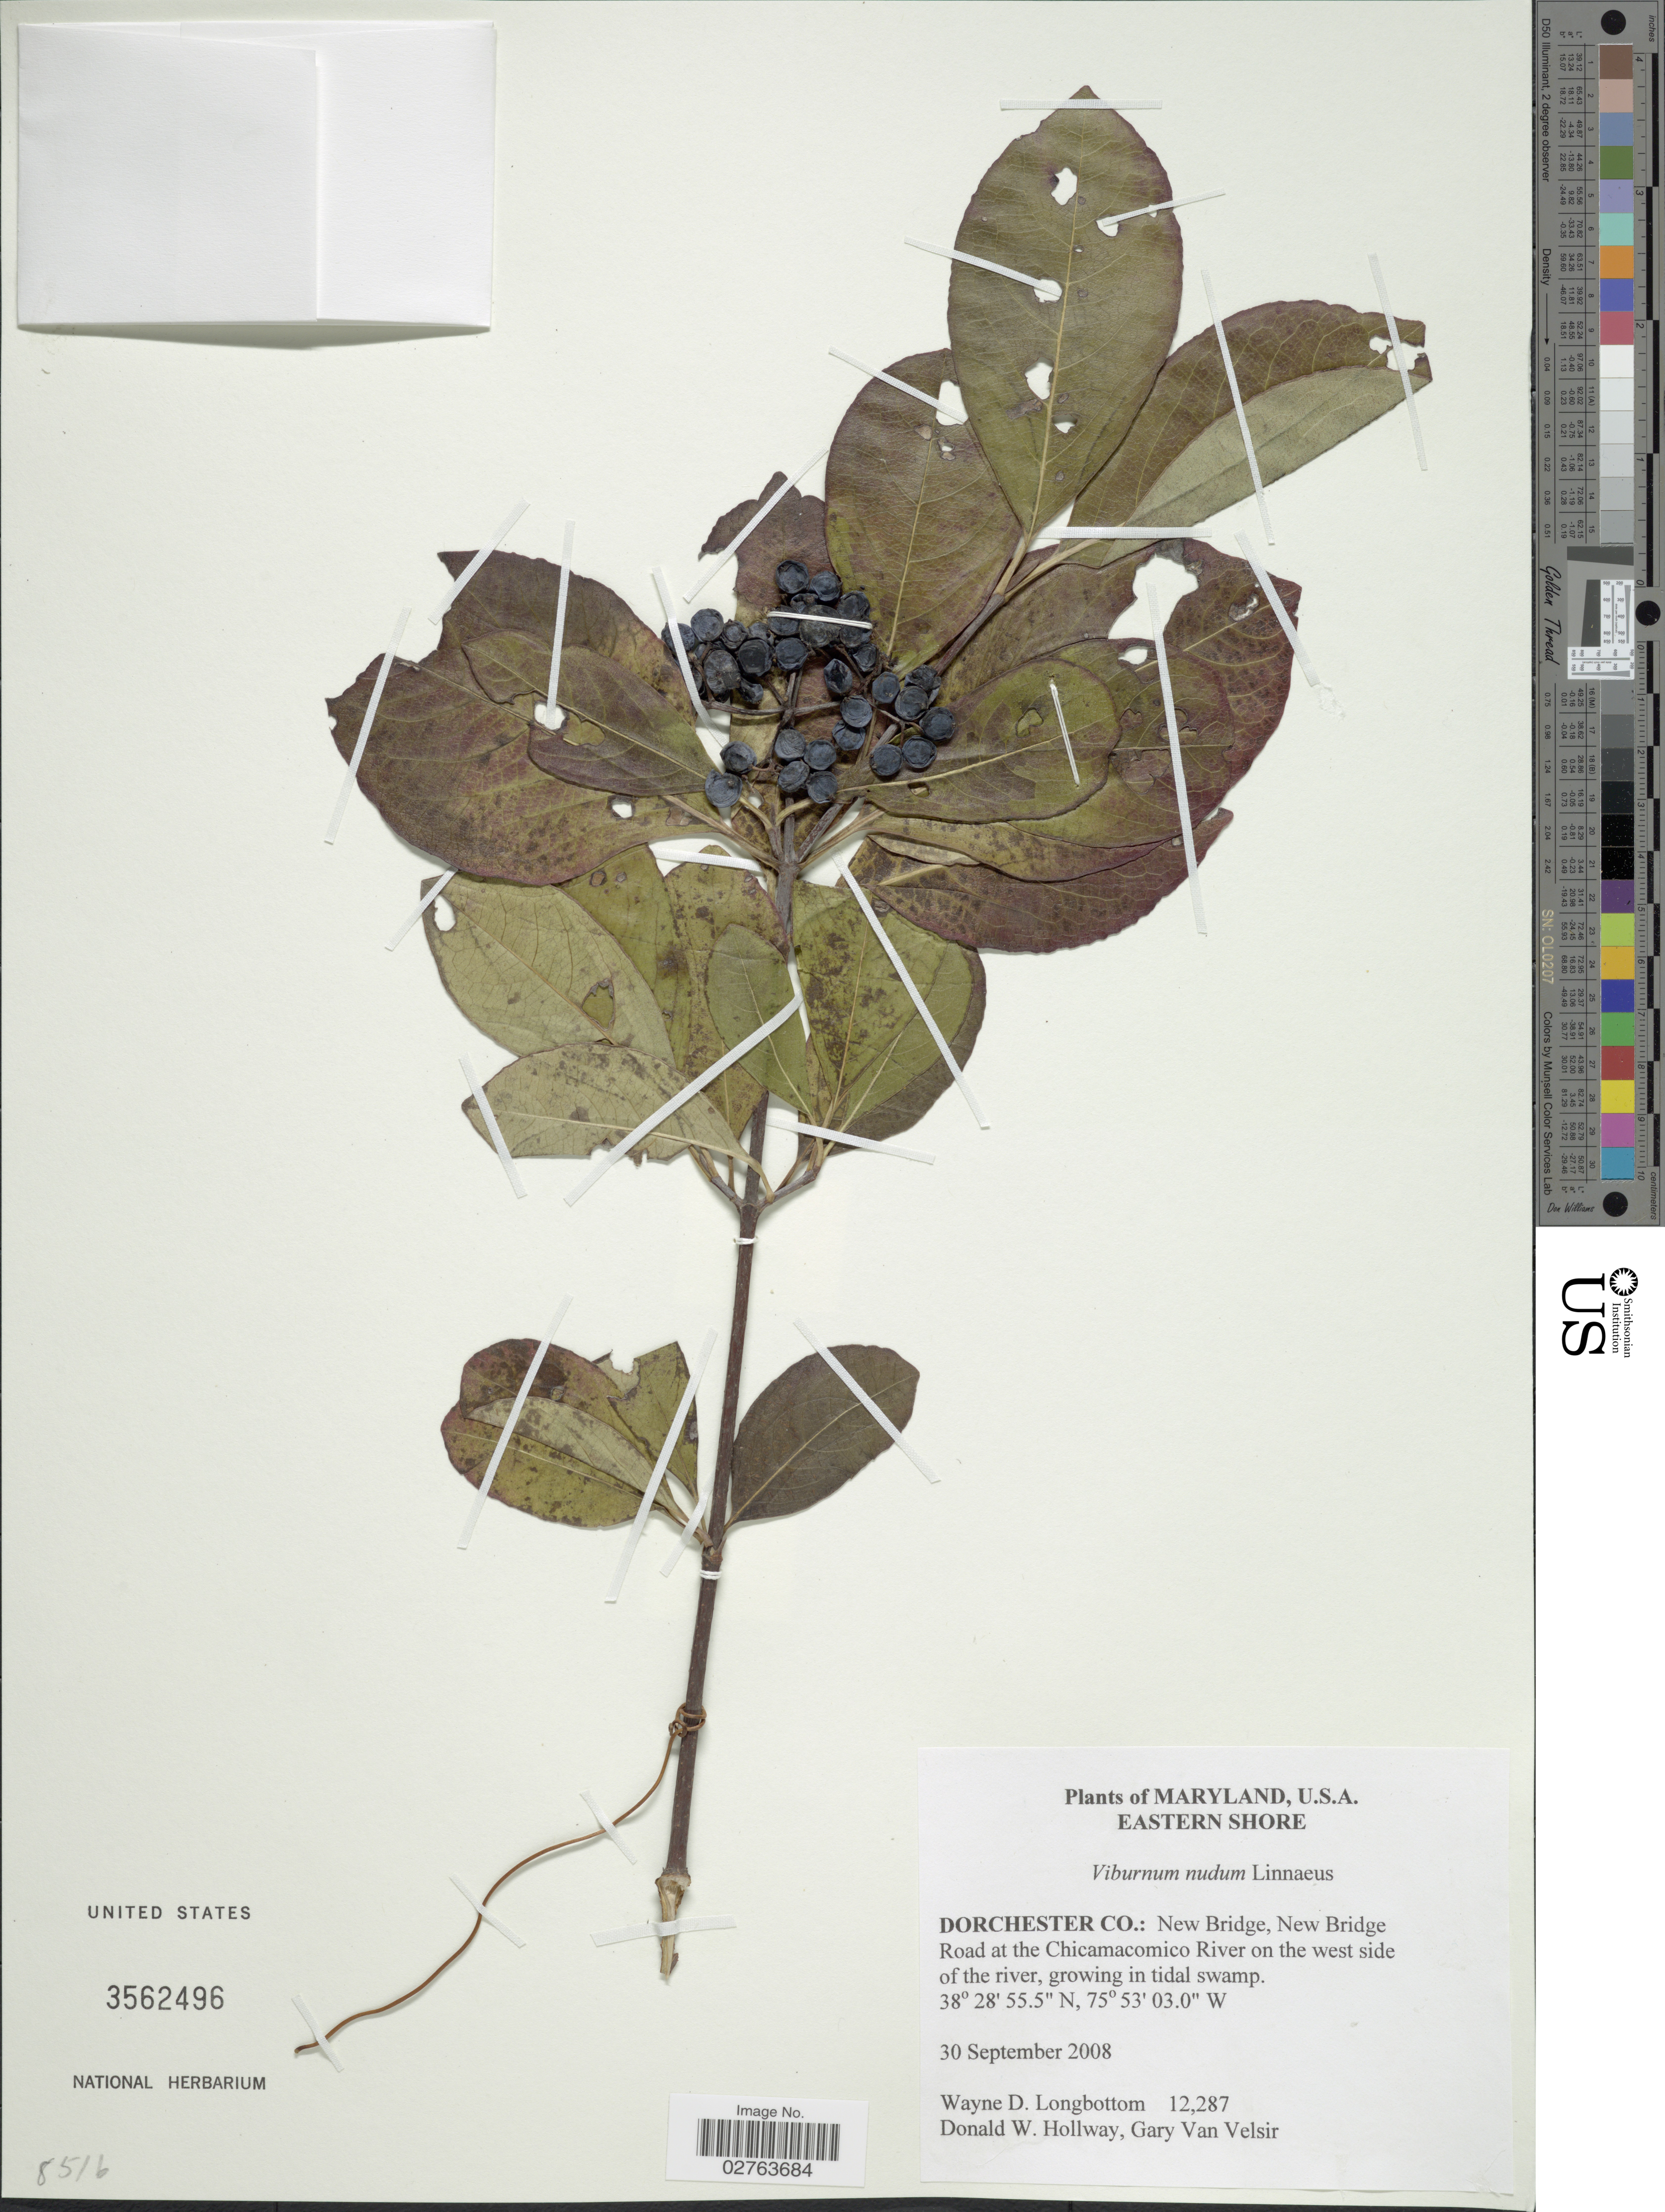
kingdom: Plantae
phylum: Tracheophyta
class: Magnoliopsida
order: Dipsacales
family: Viburnaceae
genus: Viburnum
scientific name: Viburnum nudum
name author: L.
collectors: W. D. Longbottom, D. Hollway & G. Van Velsir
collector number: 12287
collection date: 2008-09-30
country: United States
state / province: Maryland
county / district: Dorchester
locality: Eastern Shore. Dorchester Co.: New Bridge, New Bridge Road at Chicamacomico River on the west side of the river.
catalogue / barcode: US 3562496